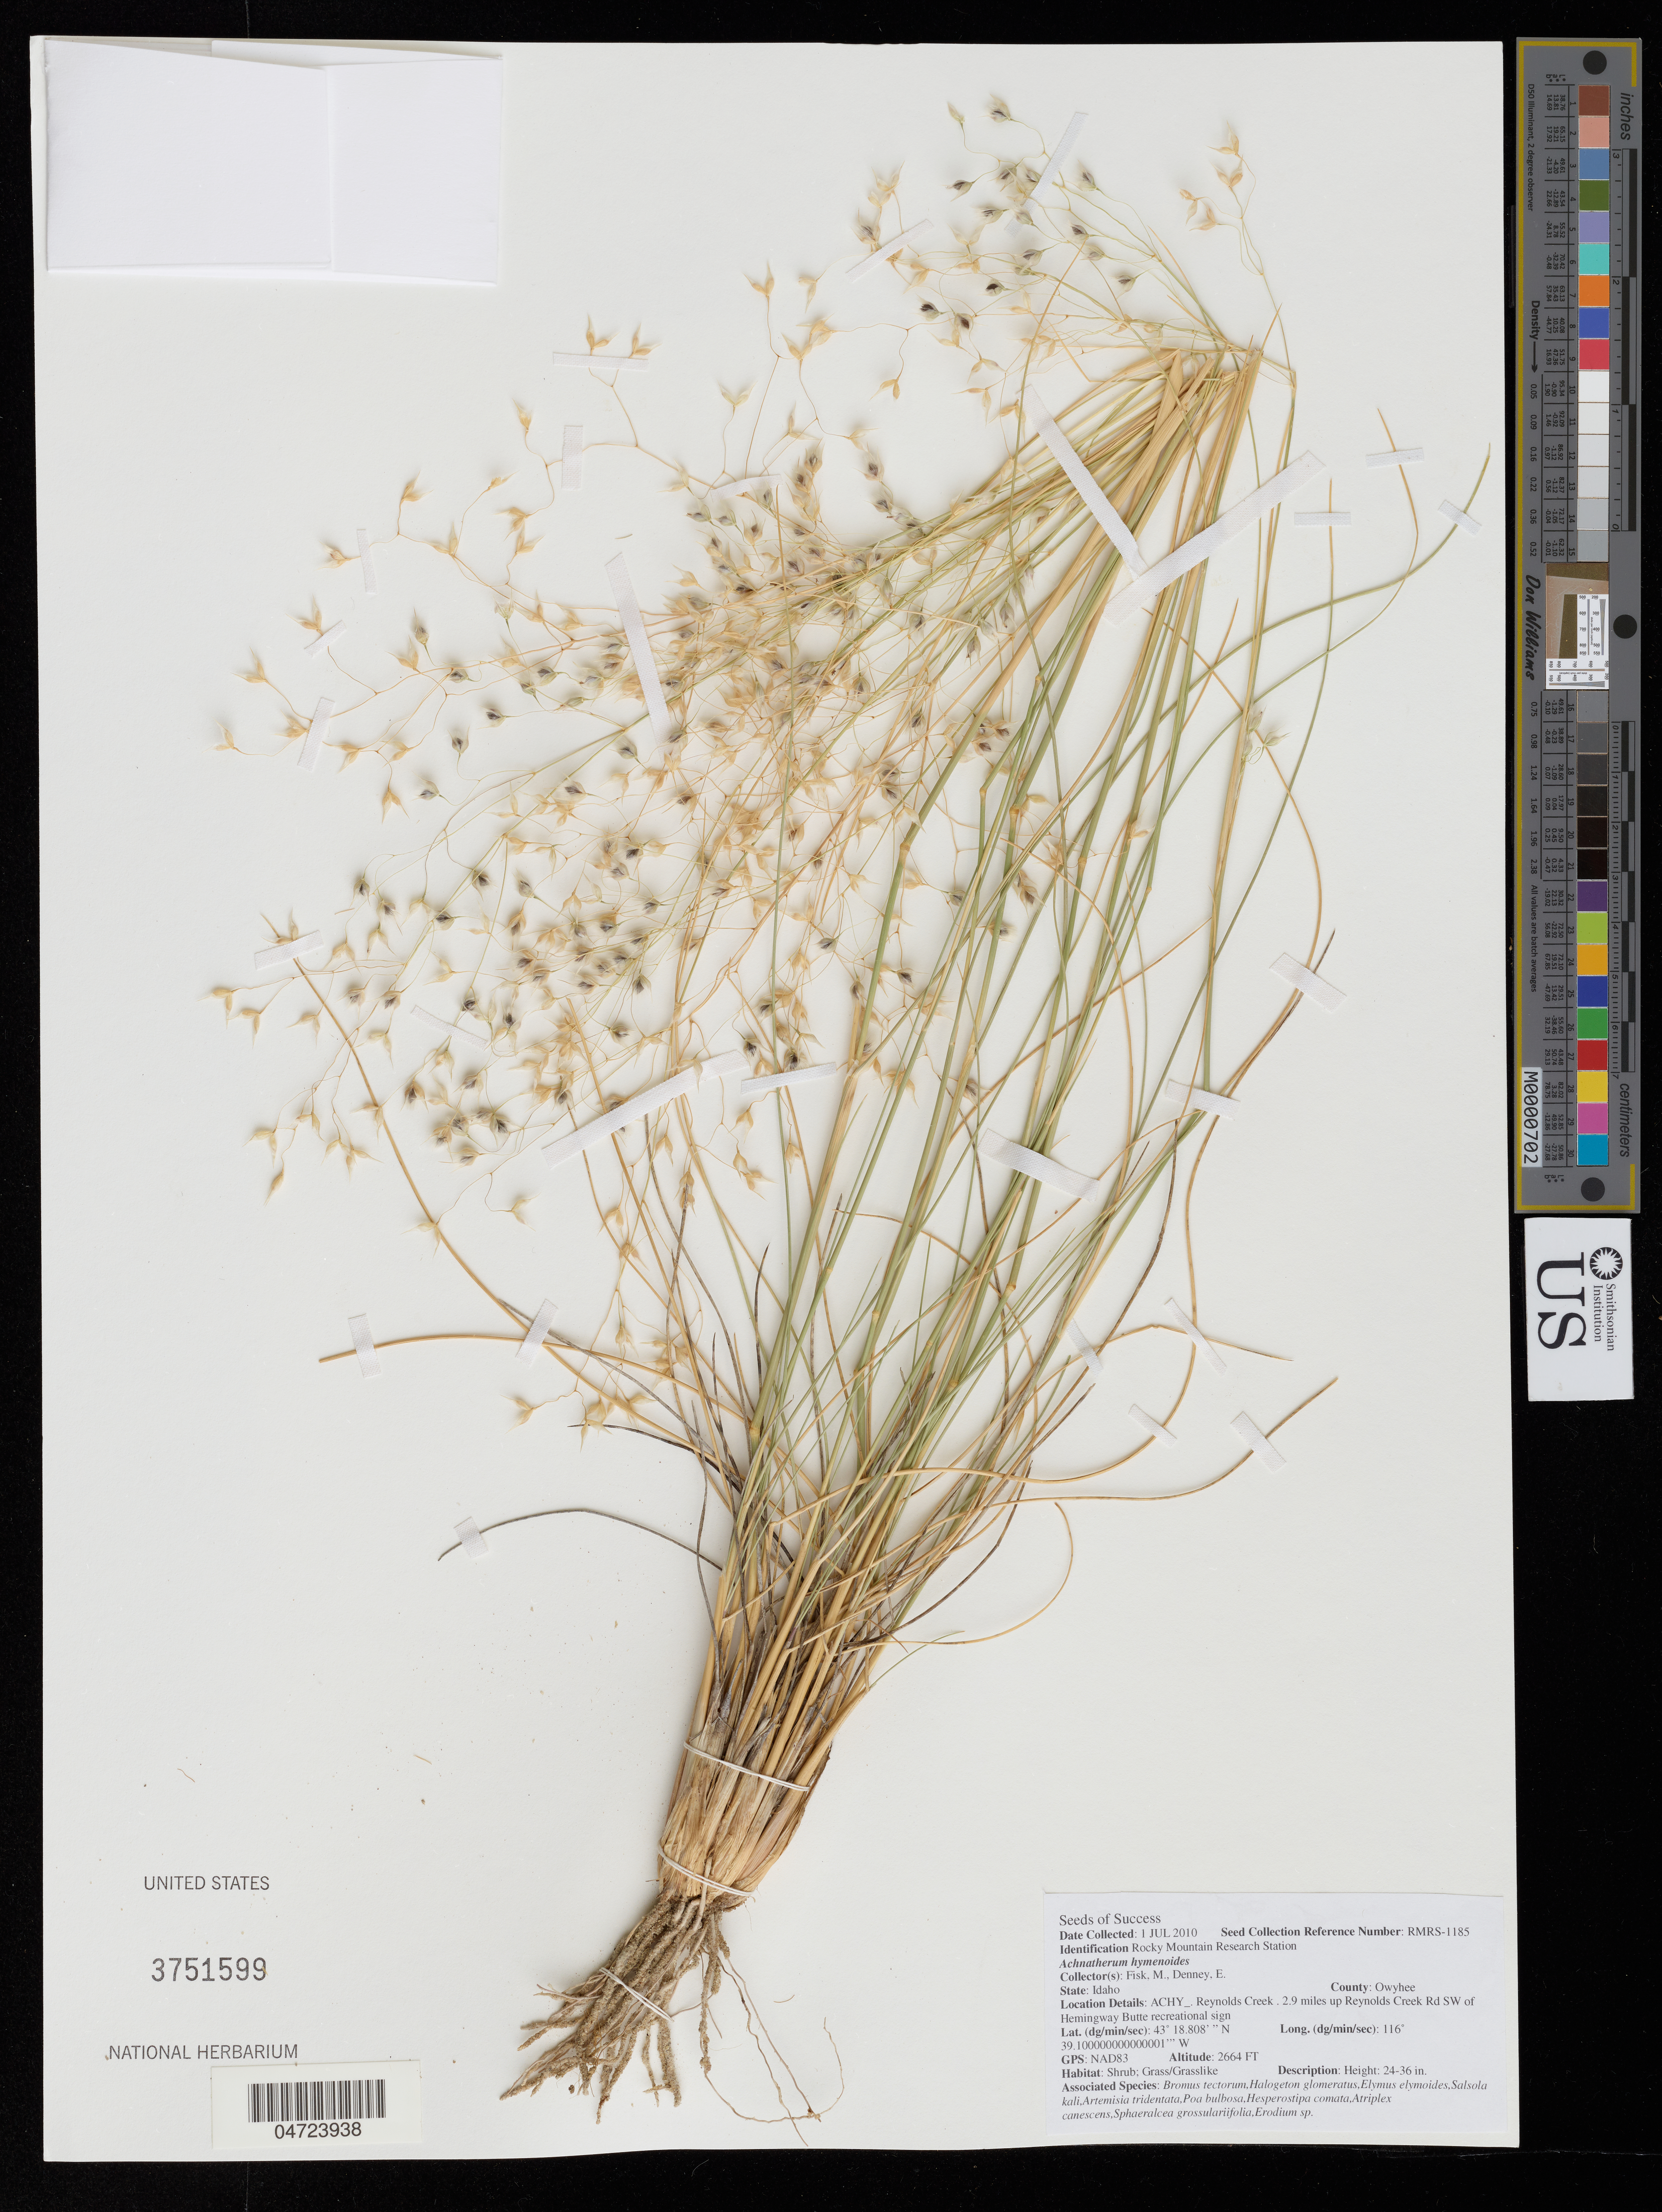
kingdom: Plantae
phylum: Tracheophyta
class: Liliopsida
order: Poales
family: Poaceae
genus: Achnatherum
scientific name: Achnatherum hymenoides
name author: (Roem. & Schult.) Barkworth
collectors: M. Fisk & E. Denney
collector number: RMRS-1185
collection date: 2010-07-01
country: United States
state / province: Idaho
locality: ACHY_ Reynolds Creek 2.9 miles up Reynolds Creek Rd SW of Hemingway Butte recreational sign.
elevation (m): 812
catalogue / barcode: US 3751599